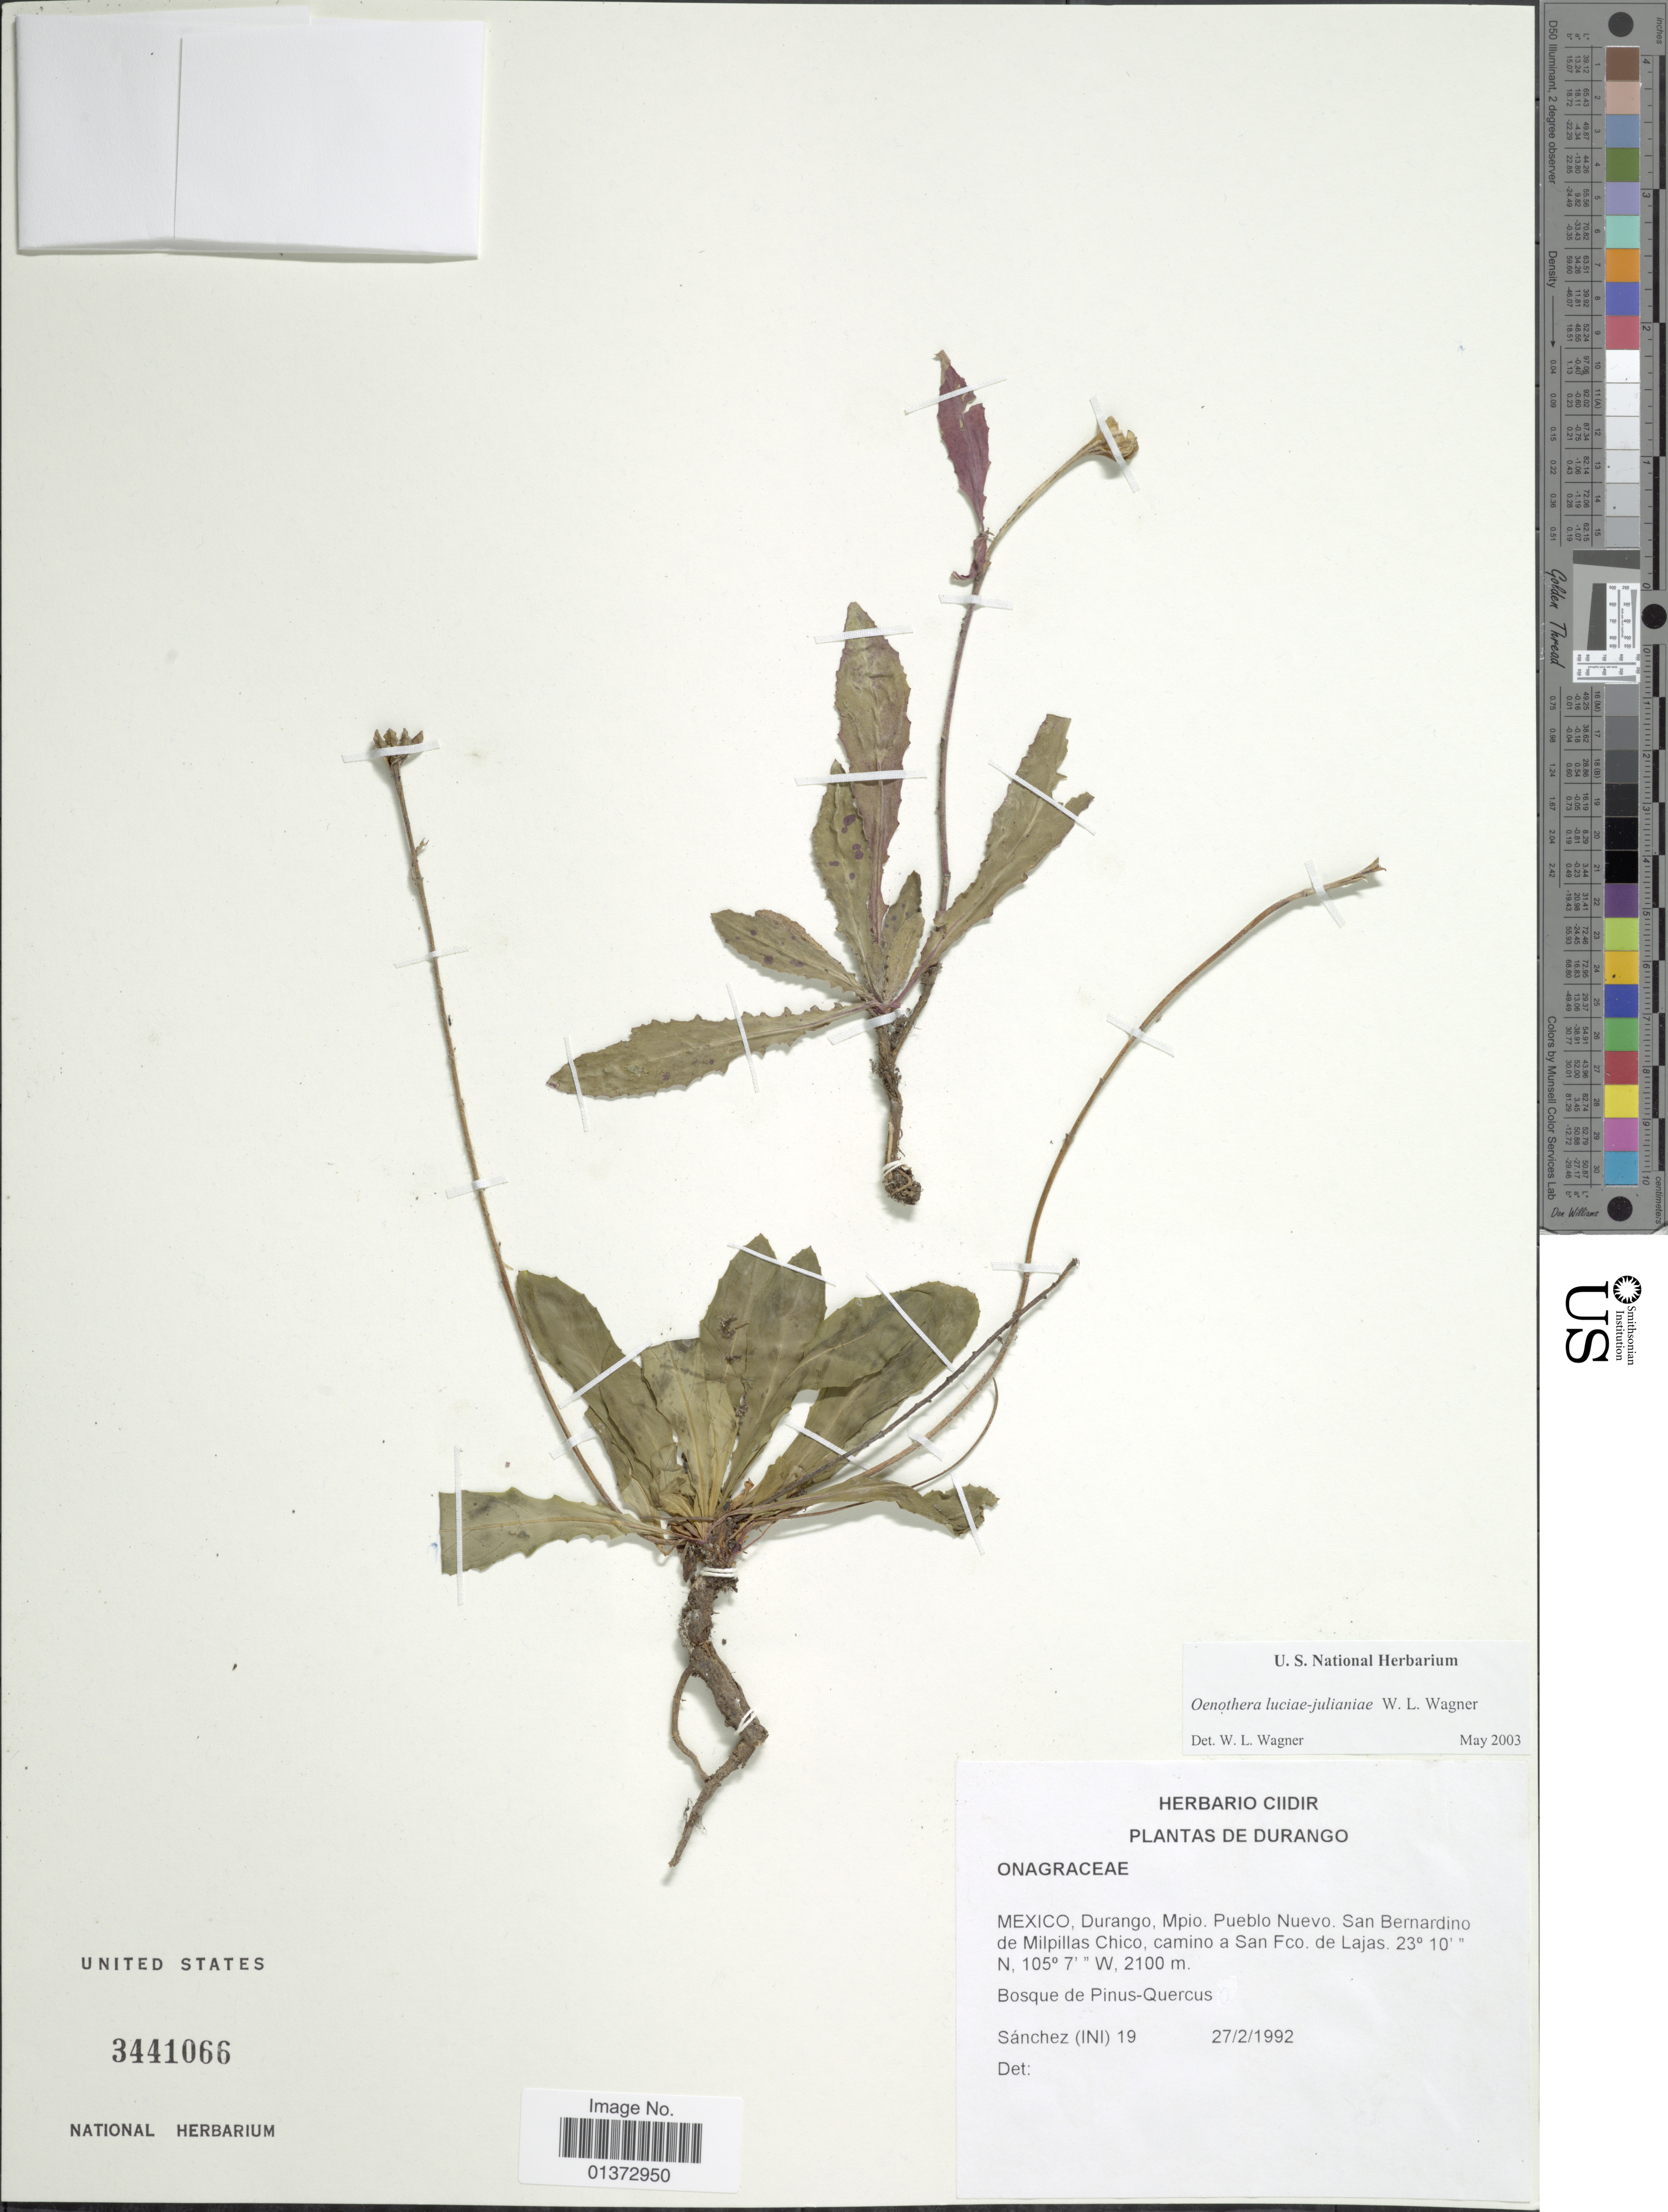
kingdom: Plantae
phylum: Tracheophyta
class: Magnoliopsida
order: Myrtales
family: Onagraceae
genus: Oenothera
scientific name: Oenothera luciae-julianiae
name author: W.L. Wagner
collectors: -. Sánchez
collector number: (INI) 19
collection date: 1992-02-27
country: Mexico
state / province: Durango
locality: Mpio. Pueblo Nuevo, San Bernardino de Milpillas Chico, camino a San Fco. de Lajas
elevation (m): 2100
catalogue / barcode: US 3441066